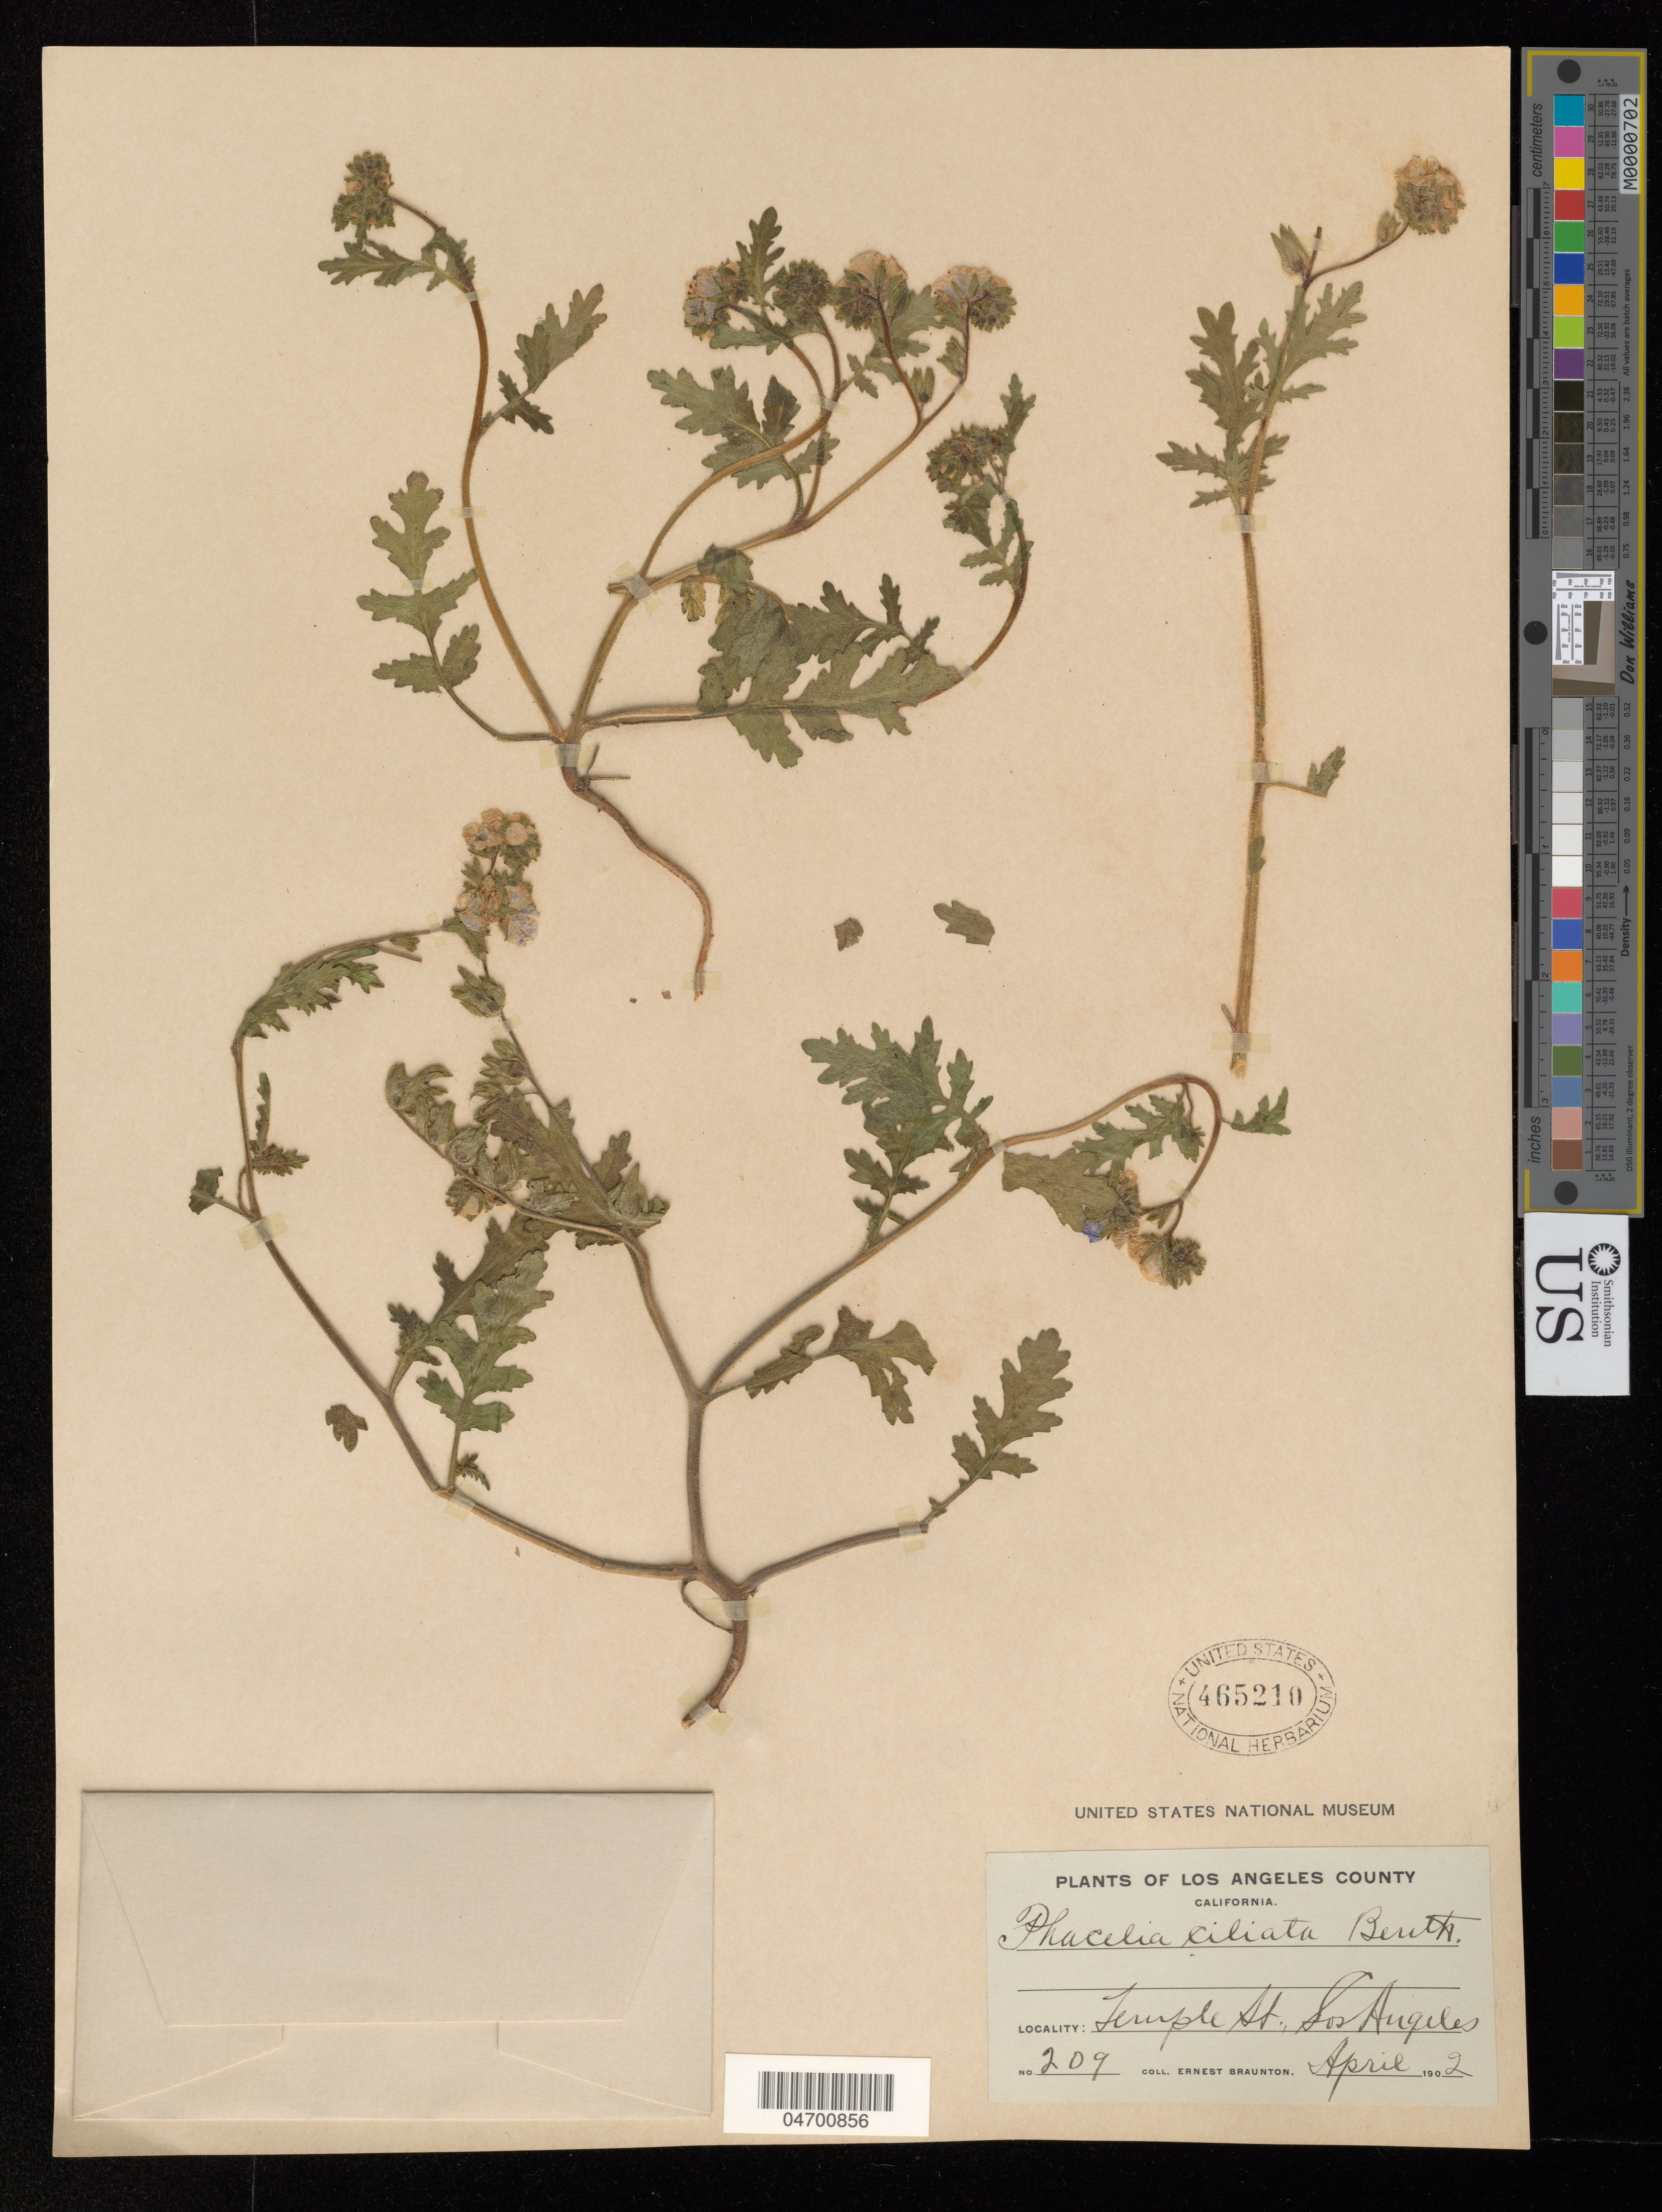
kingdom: Plantae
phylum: Tracheophyta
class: Magnoliopsida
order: Boraginales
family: Hydrophyllaceae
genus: Phacelia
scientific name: Phacelia ciliata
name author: Benth.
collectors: E. Braunton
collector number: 209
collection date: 1902-04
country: United States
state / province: California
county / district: Los Angeles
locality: Temple St., Los Angeles. Los Angeles County.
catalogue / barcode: US 465210